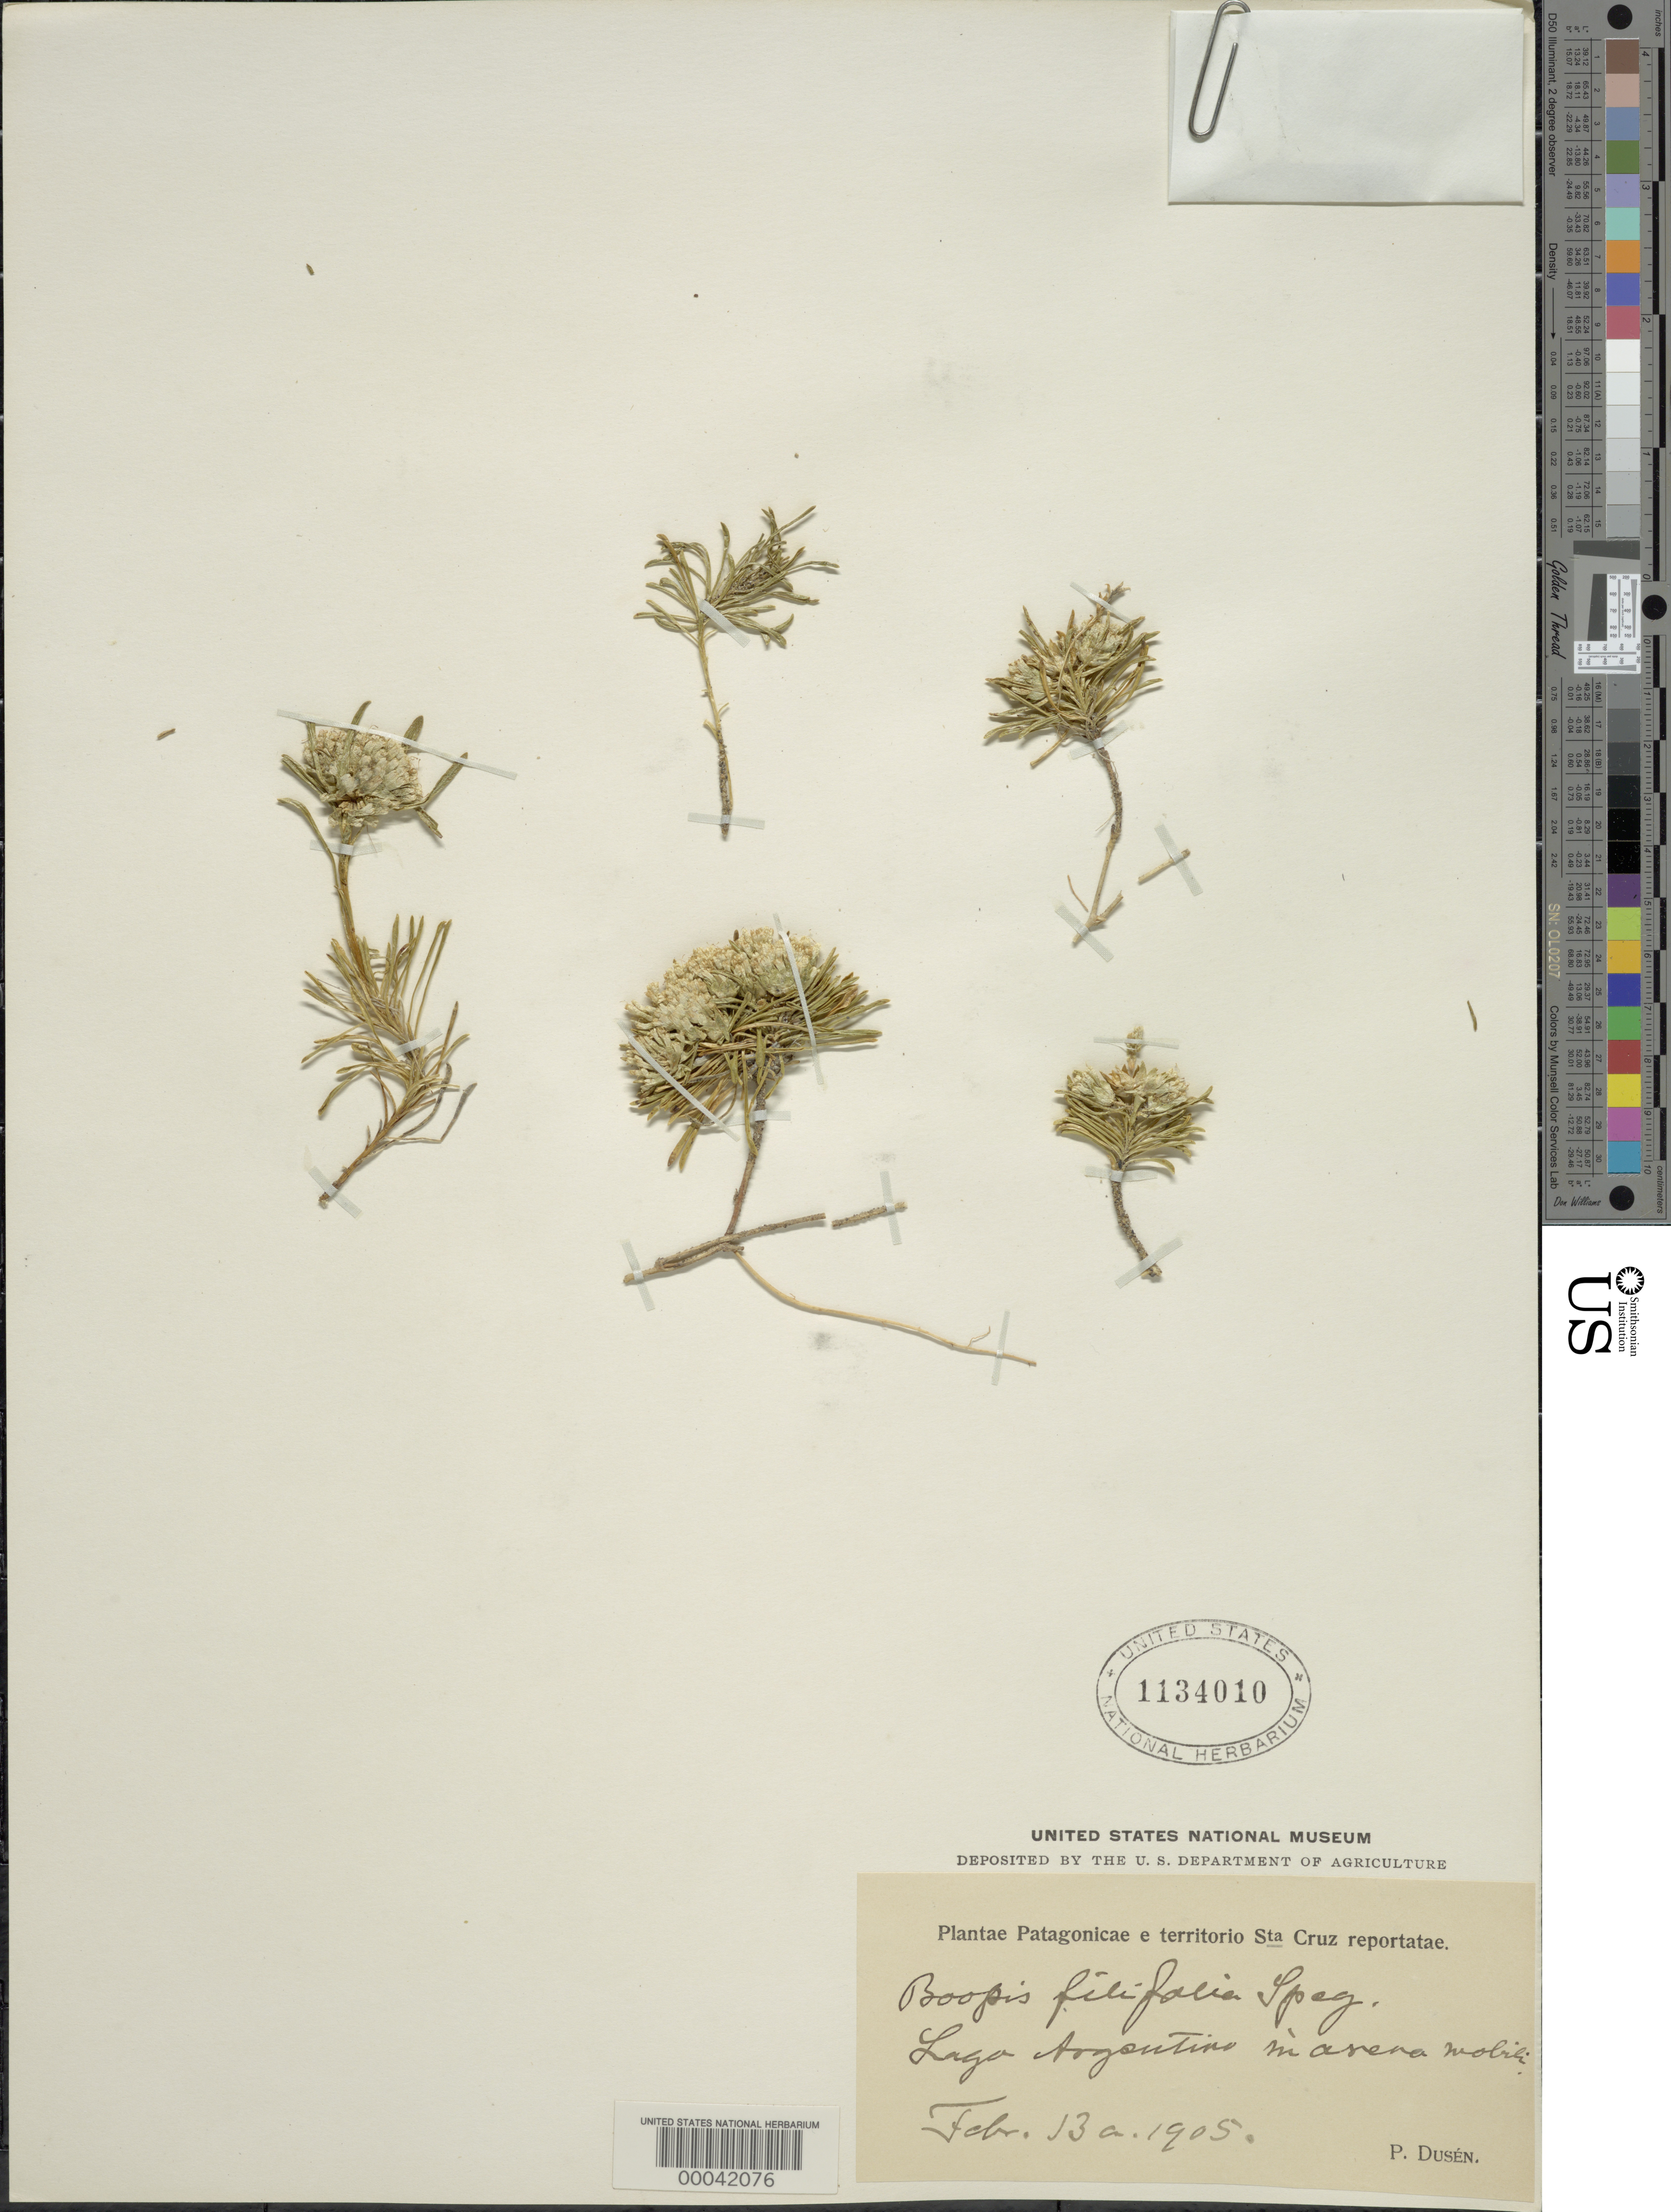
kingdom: Plantae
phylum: Tracheophyta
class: Magnoliopsida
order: Asterales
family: Calyceraceae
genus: Boopis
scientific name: Boopis filifolia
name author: Speg.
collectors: P. Dusén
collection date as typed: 13 Feb 1905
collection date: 1905-02-13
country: Argentina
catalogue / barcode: US 1134010